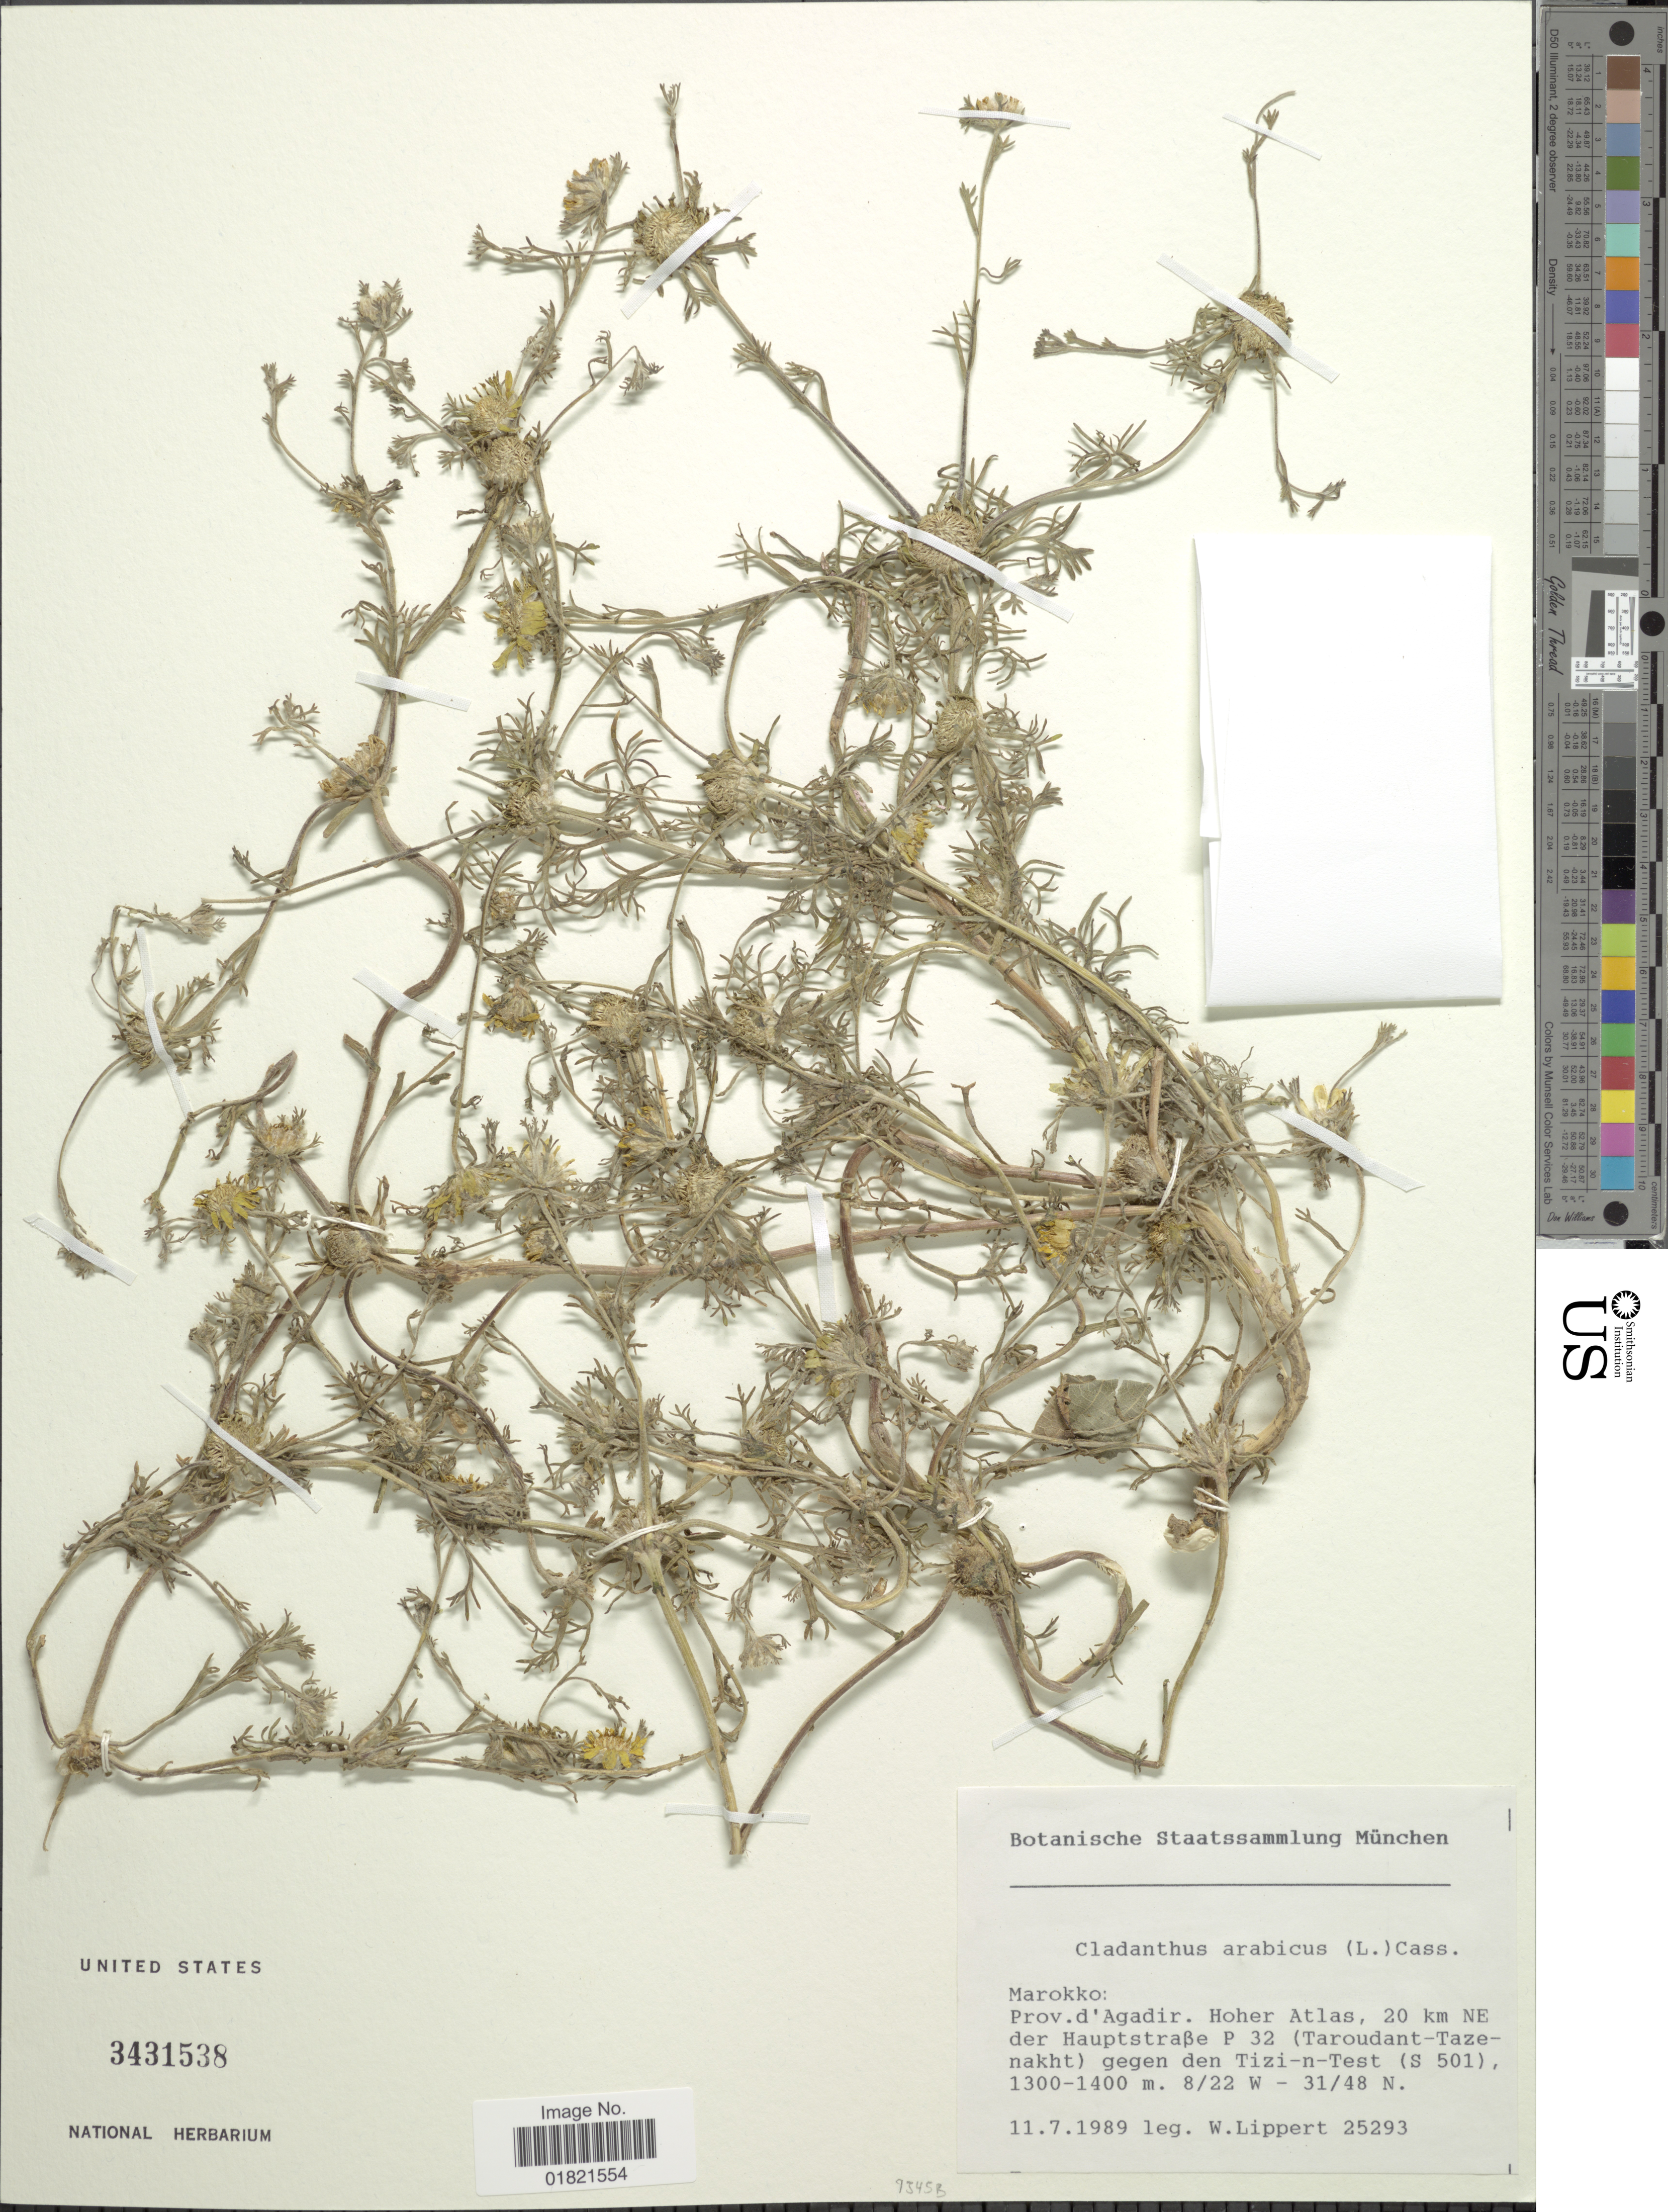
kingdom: Plantae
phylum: Tracheophyta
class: Magnoliopsida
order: Asterales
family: Asteraceae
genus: Cladanthus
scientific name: Cladanthus arabicus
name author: (L.) Cass.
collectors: W. Lippert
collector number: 25293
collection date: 1989-07-11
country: Morocco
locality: Prov. d' Agadir. Hoher Atlas, 20 km NE der Haupstrabe P 32 (Taroudant-Tazenakht) gegen den Tizi-m-test (S501)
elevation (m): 1300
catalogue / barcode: US 3431538